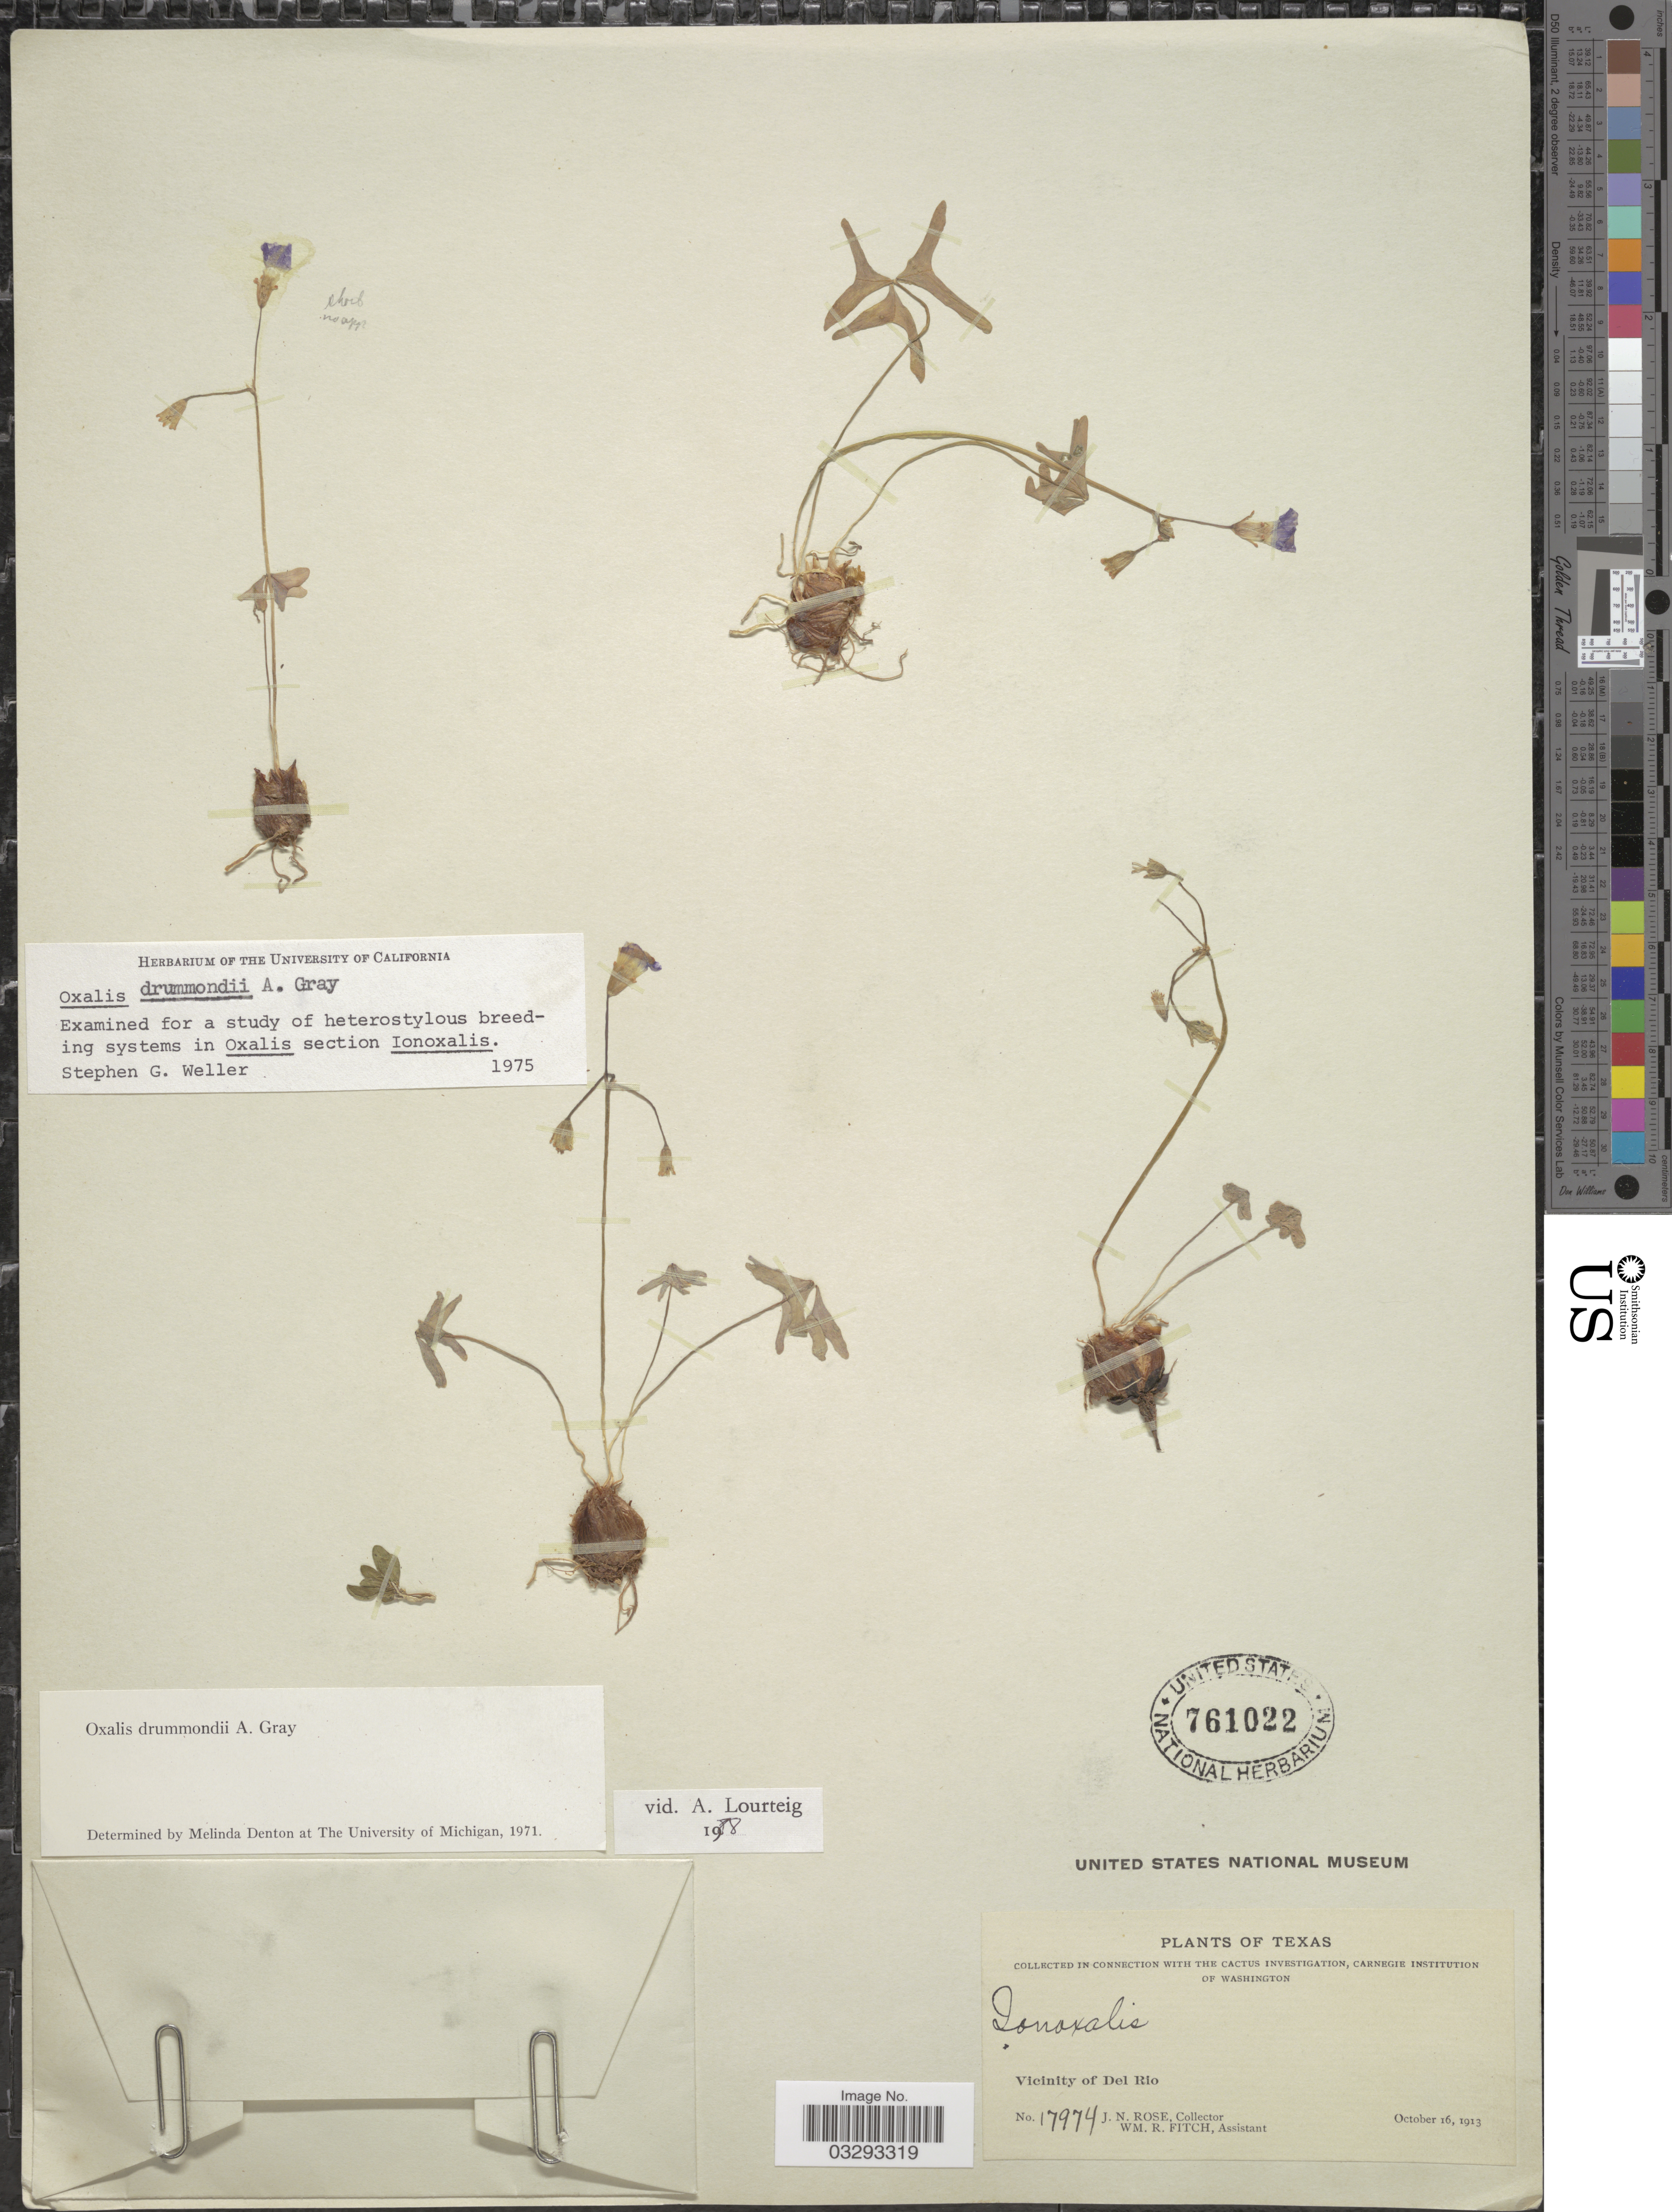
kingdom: Plantae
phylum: Tracheophyta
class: Magnoliopsida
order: Oxalidales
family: Oxalidaceae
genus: Oxalis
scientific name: Oxalis drummondii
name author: A. Gray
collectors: J. N. Rose & W. R. Fitch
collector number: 17974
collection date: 1913-10-16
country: United States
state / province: Texas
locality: Vicinity of Del Rio.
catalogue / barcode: US 761022